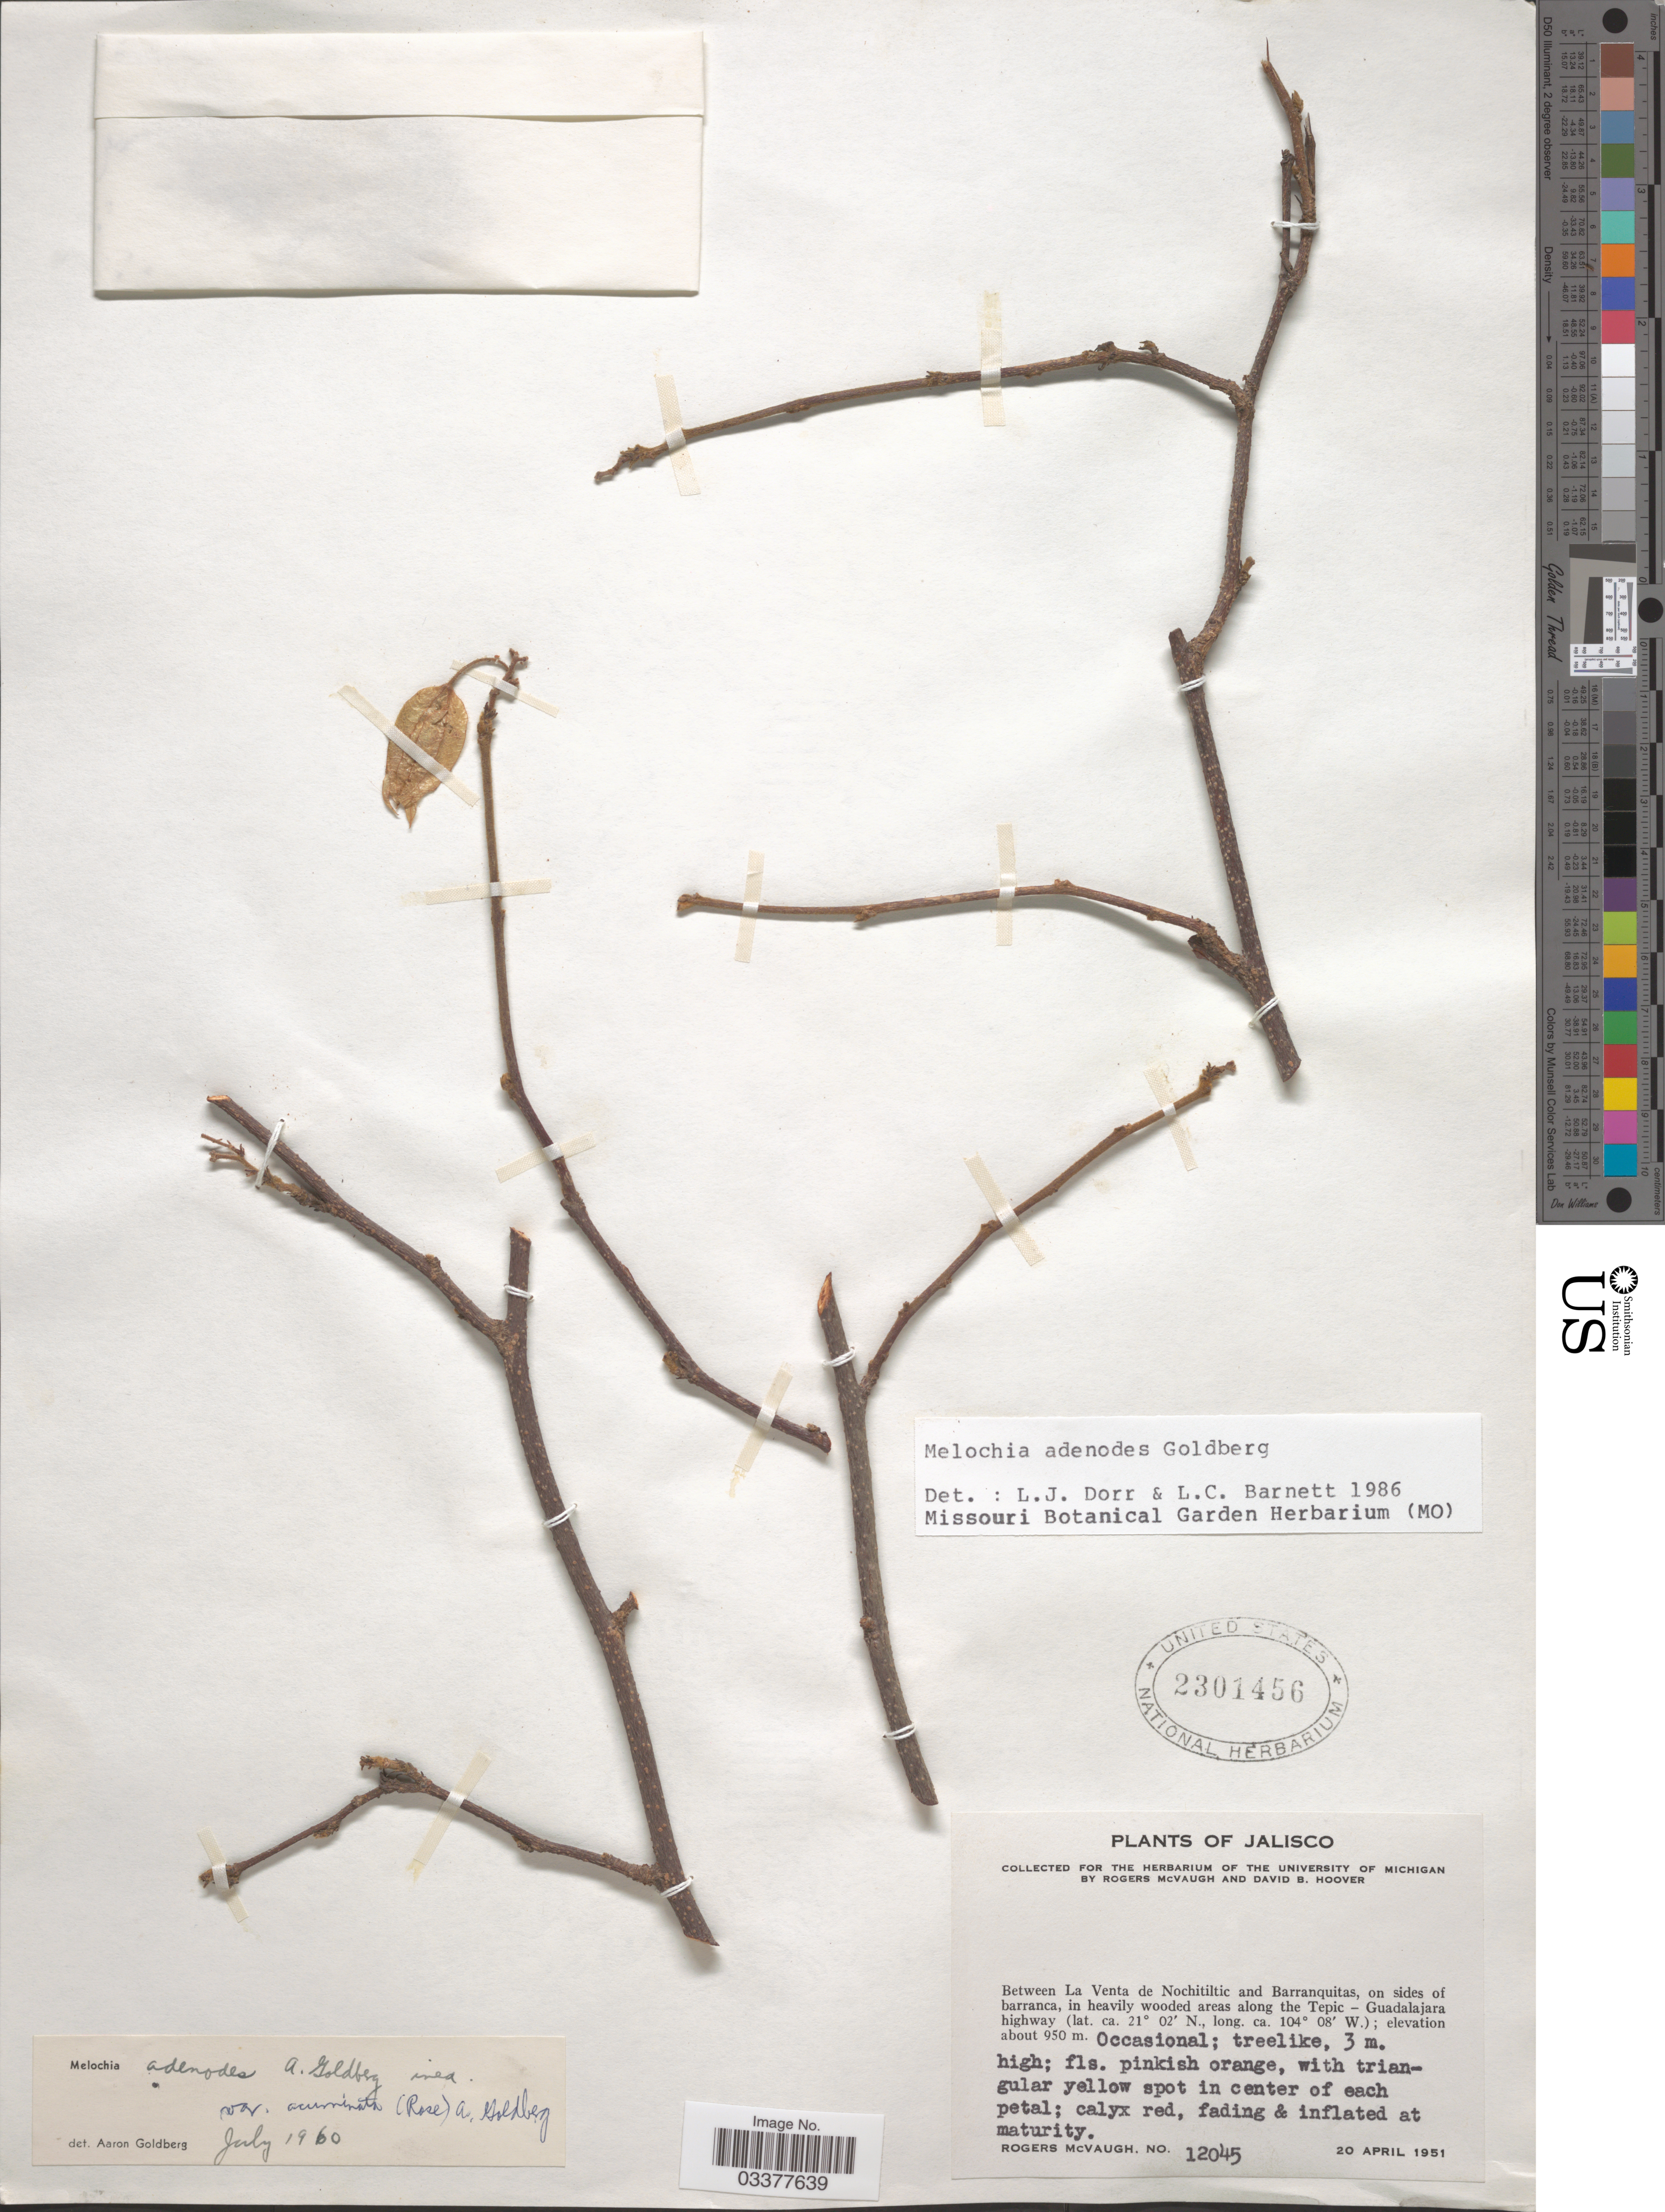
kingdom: Plantae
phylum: Tracheophyta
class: Magnoliopsida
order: Malvales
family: Malvaceae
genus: Melochia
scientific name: Melochia adenodes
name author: Goldberg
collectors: R. McVaugh & D. B. Hoover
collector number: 12045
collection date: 1951-04-20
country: Mexico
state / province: Jalisco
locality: Between La Venta de Nochitiltic and Barranquitas, on sides of barranca, in heavily wooded areas along the Tepic - Guadalajara highway.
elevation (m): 950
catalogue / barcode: US 2301456